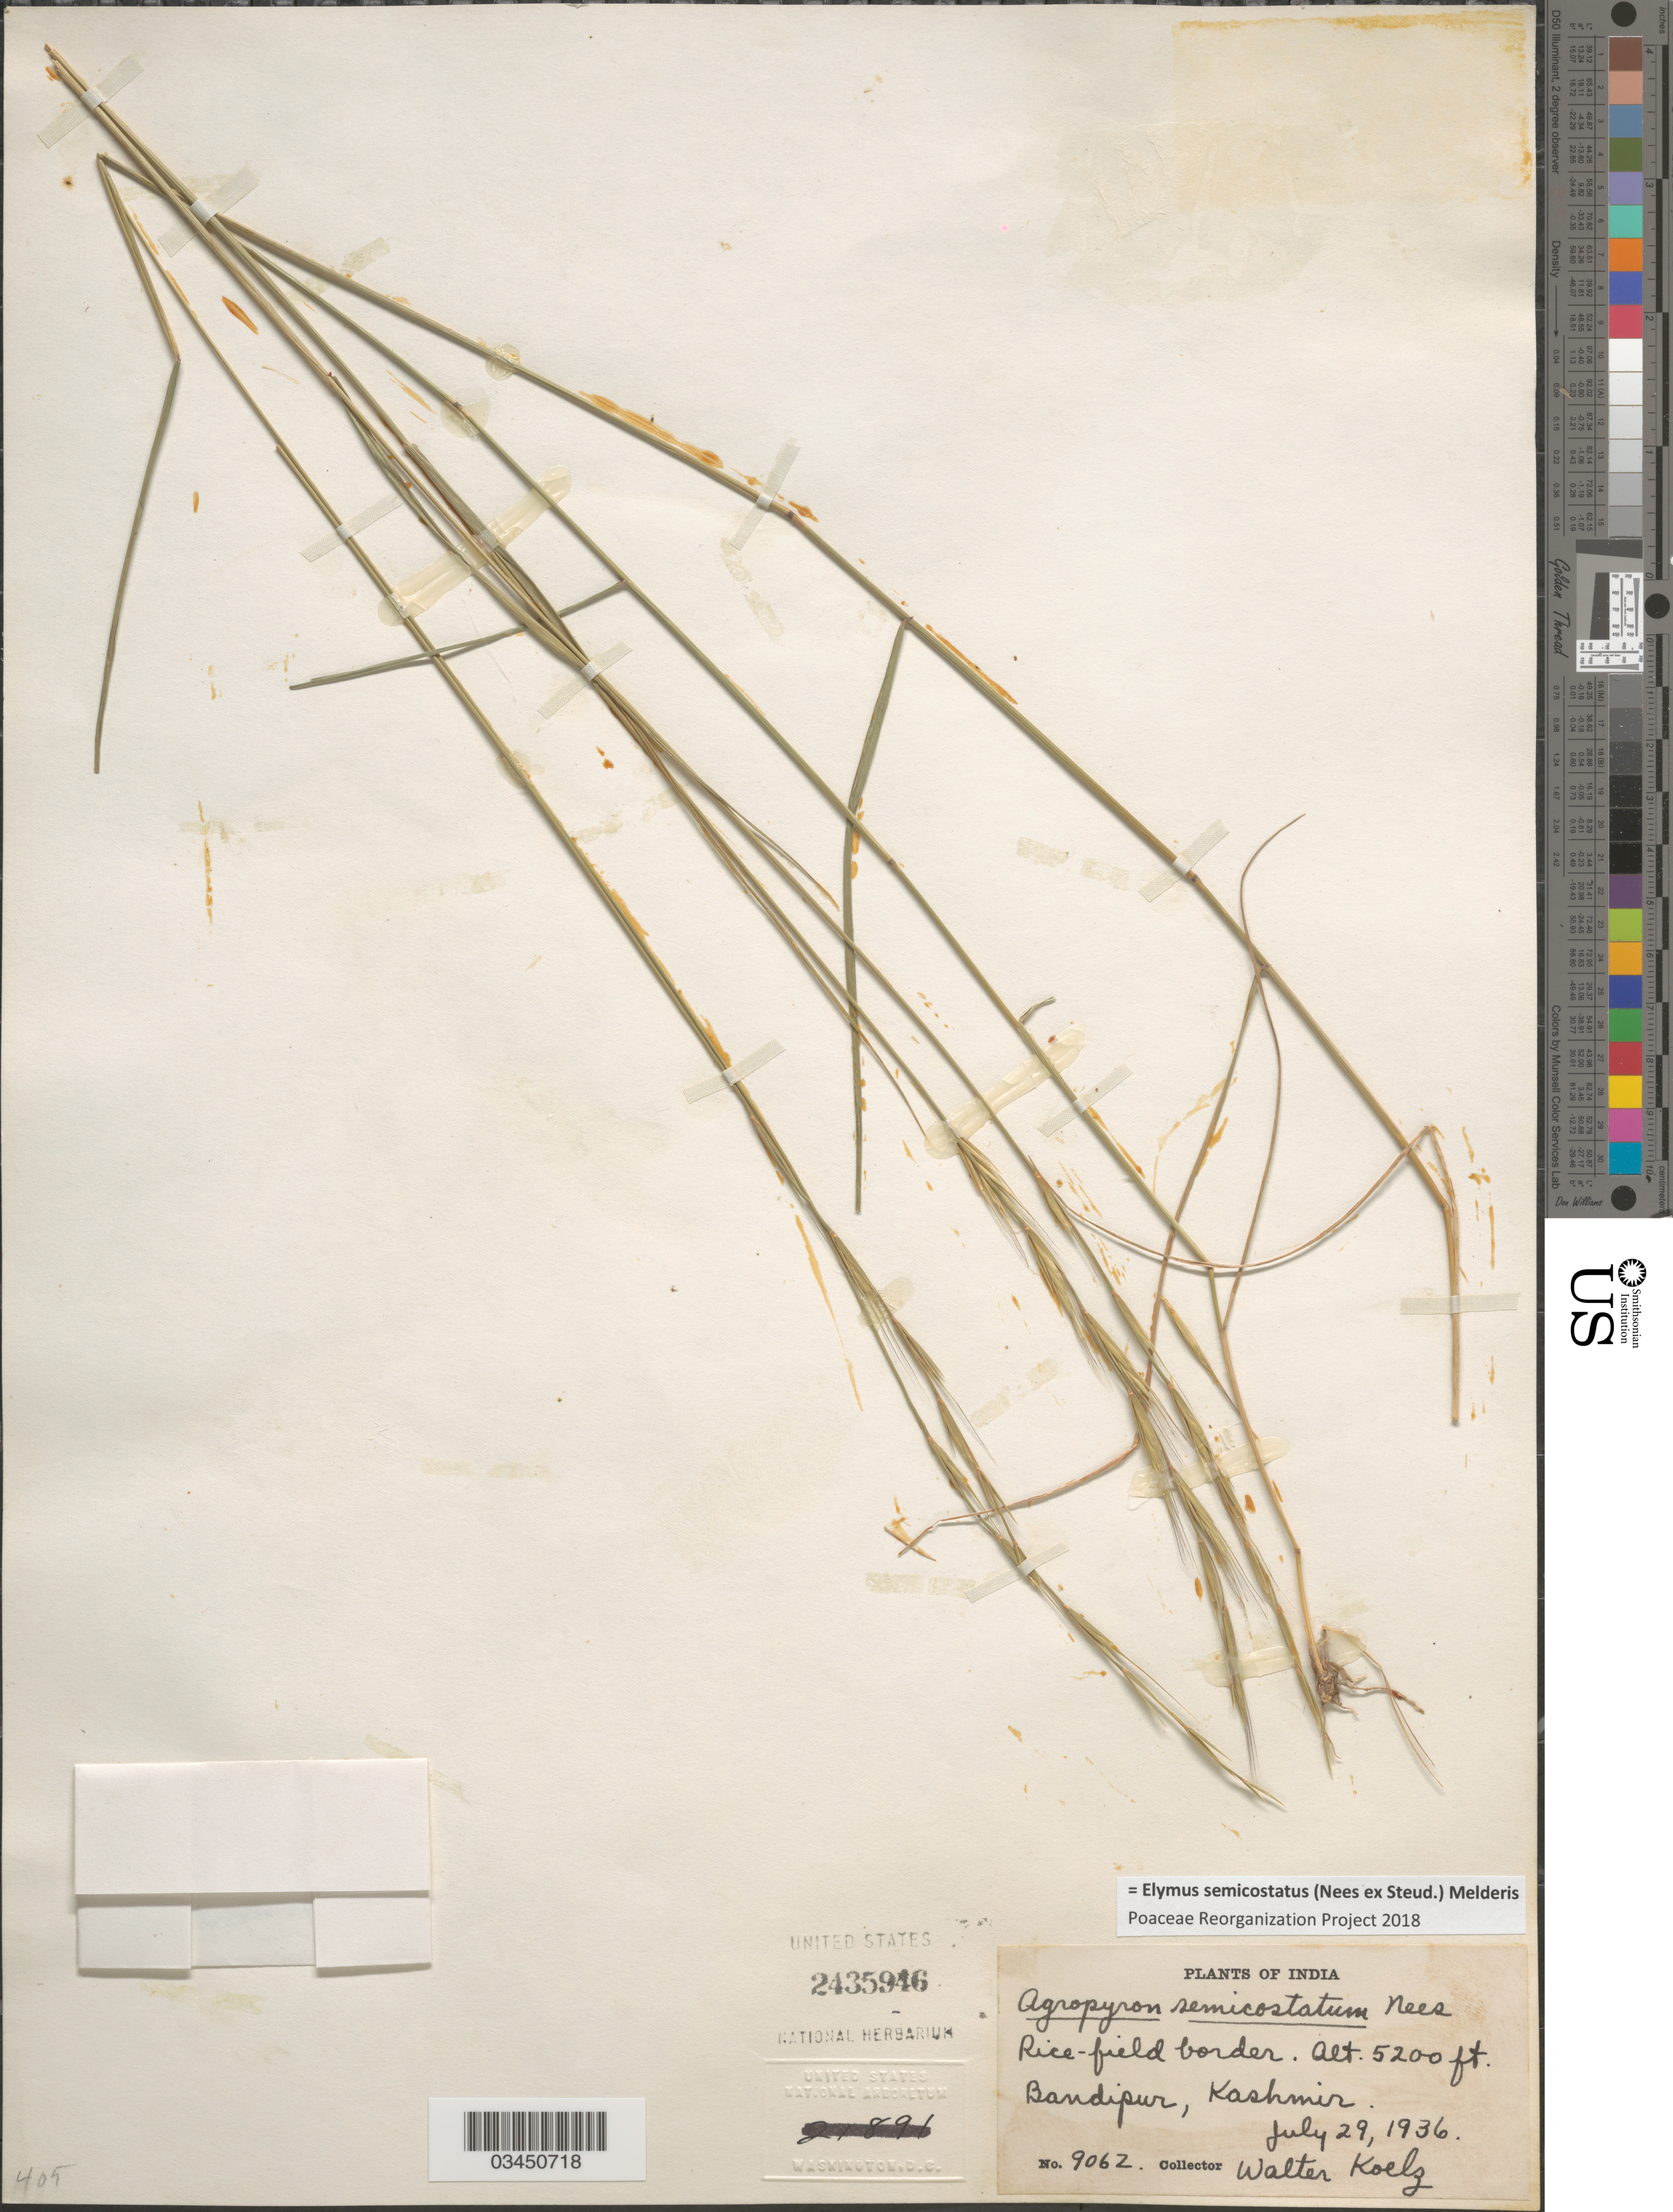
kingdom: Plantae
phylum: Tracheophyta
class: Liliopsida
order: Poales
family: Poaceae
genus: Elymus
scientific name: Elymus semicostatus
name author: (Nees ex Steud.) Melderis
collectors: W. N. Koelz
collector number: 9062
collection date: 1936-07-29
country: India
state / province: Jammu and Kashmir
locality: Rice-field border. Bandipur, Kashmir.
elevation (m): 1585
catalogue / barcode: US 2435946